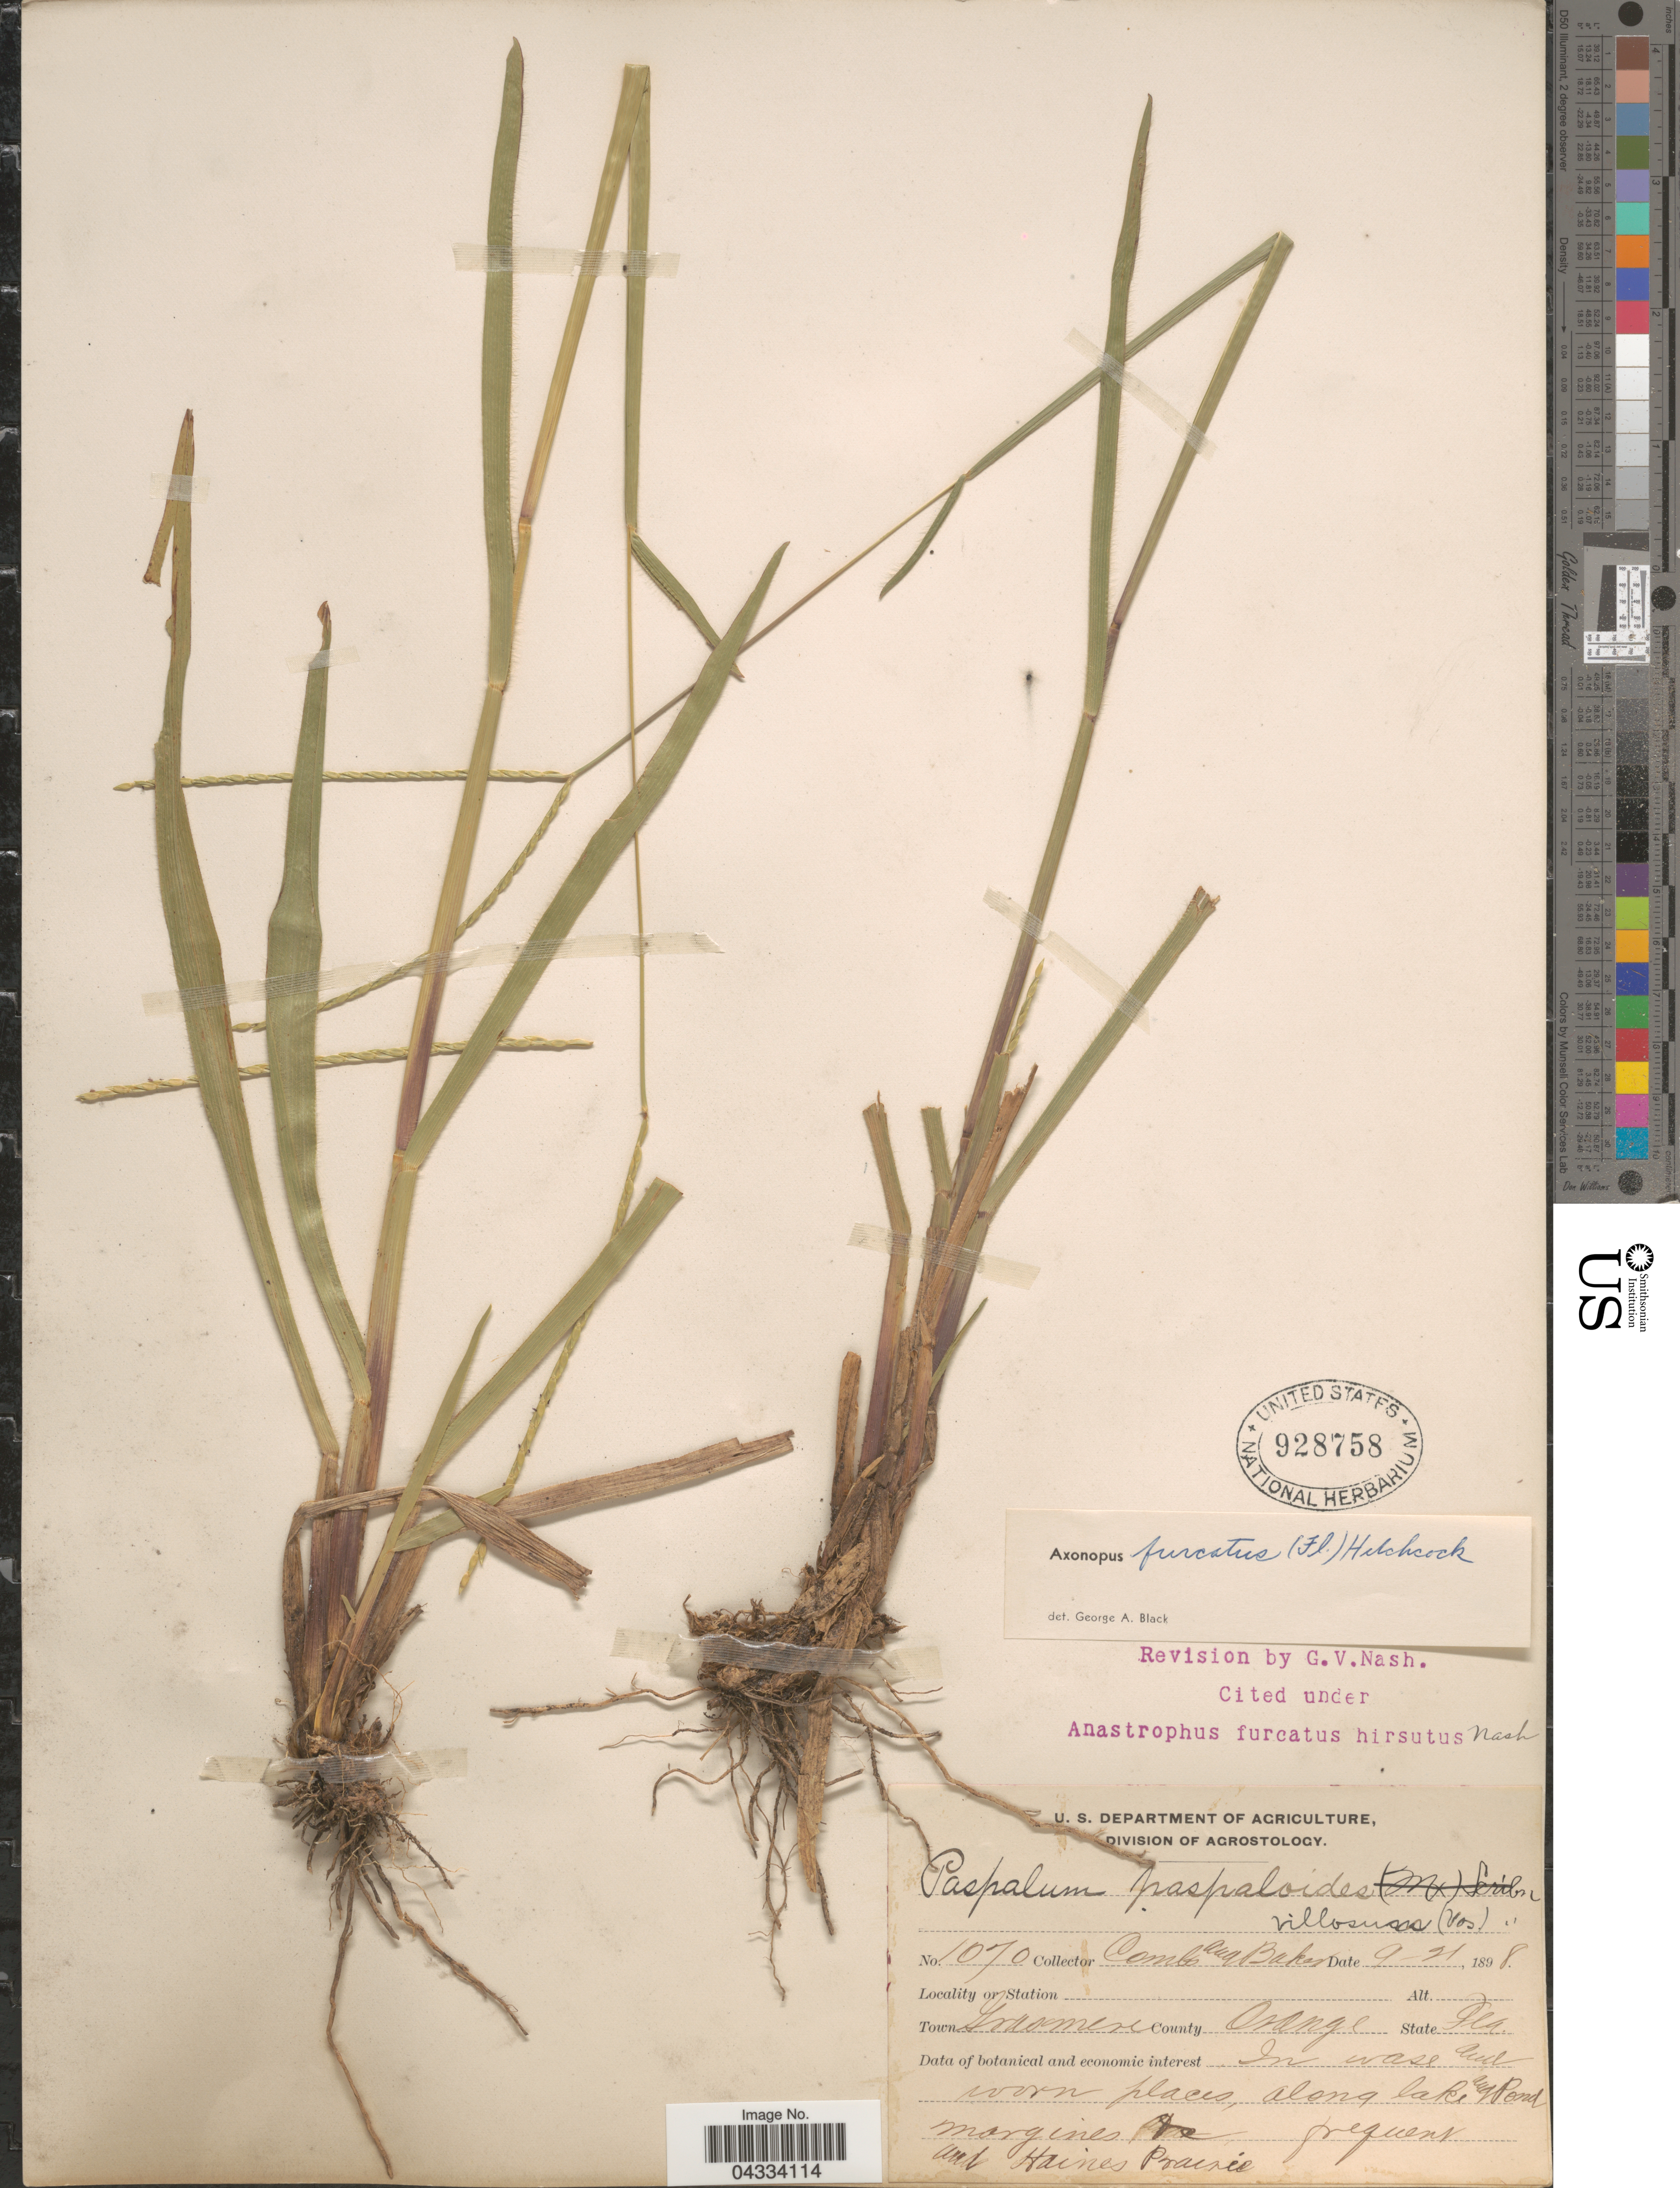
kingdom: Plantae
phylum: Tracheophyta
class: Liliopsida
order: Poales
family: Poaceae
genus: Axonopus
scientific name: Axonopus furcatus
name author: (Flüggé) Hitchc.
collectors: -. Combs & -- Baker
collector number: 1070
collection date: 1898-09-21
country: United States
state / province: Florida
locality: Town Grasmere. County Orange. Along lake and pond margines and Haines Prairie.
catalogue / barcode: US 928758